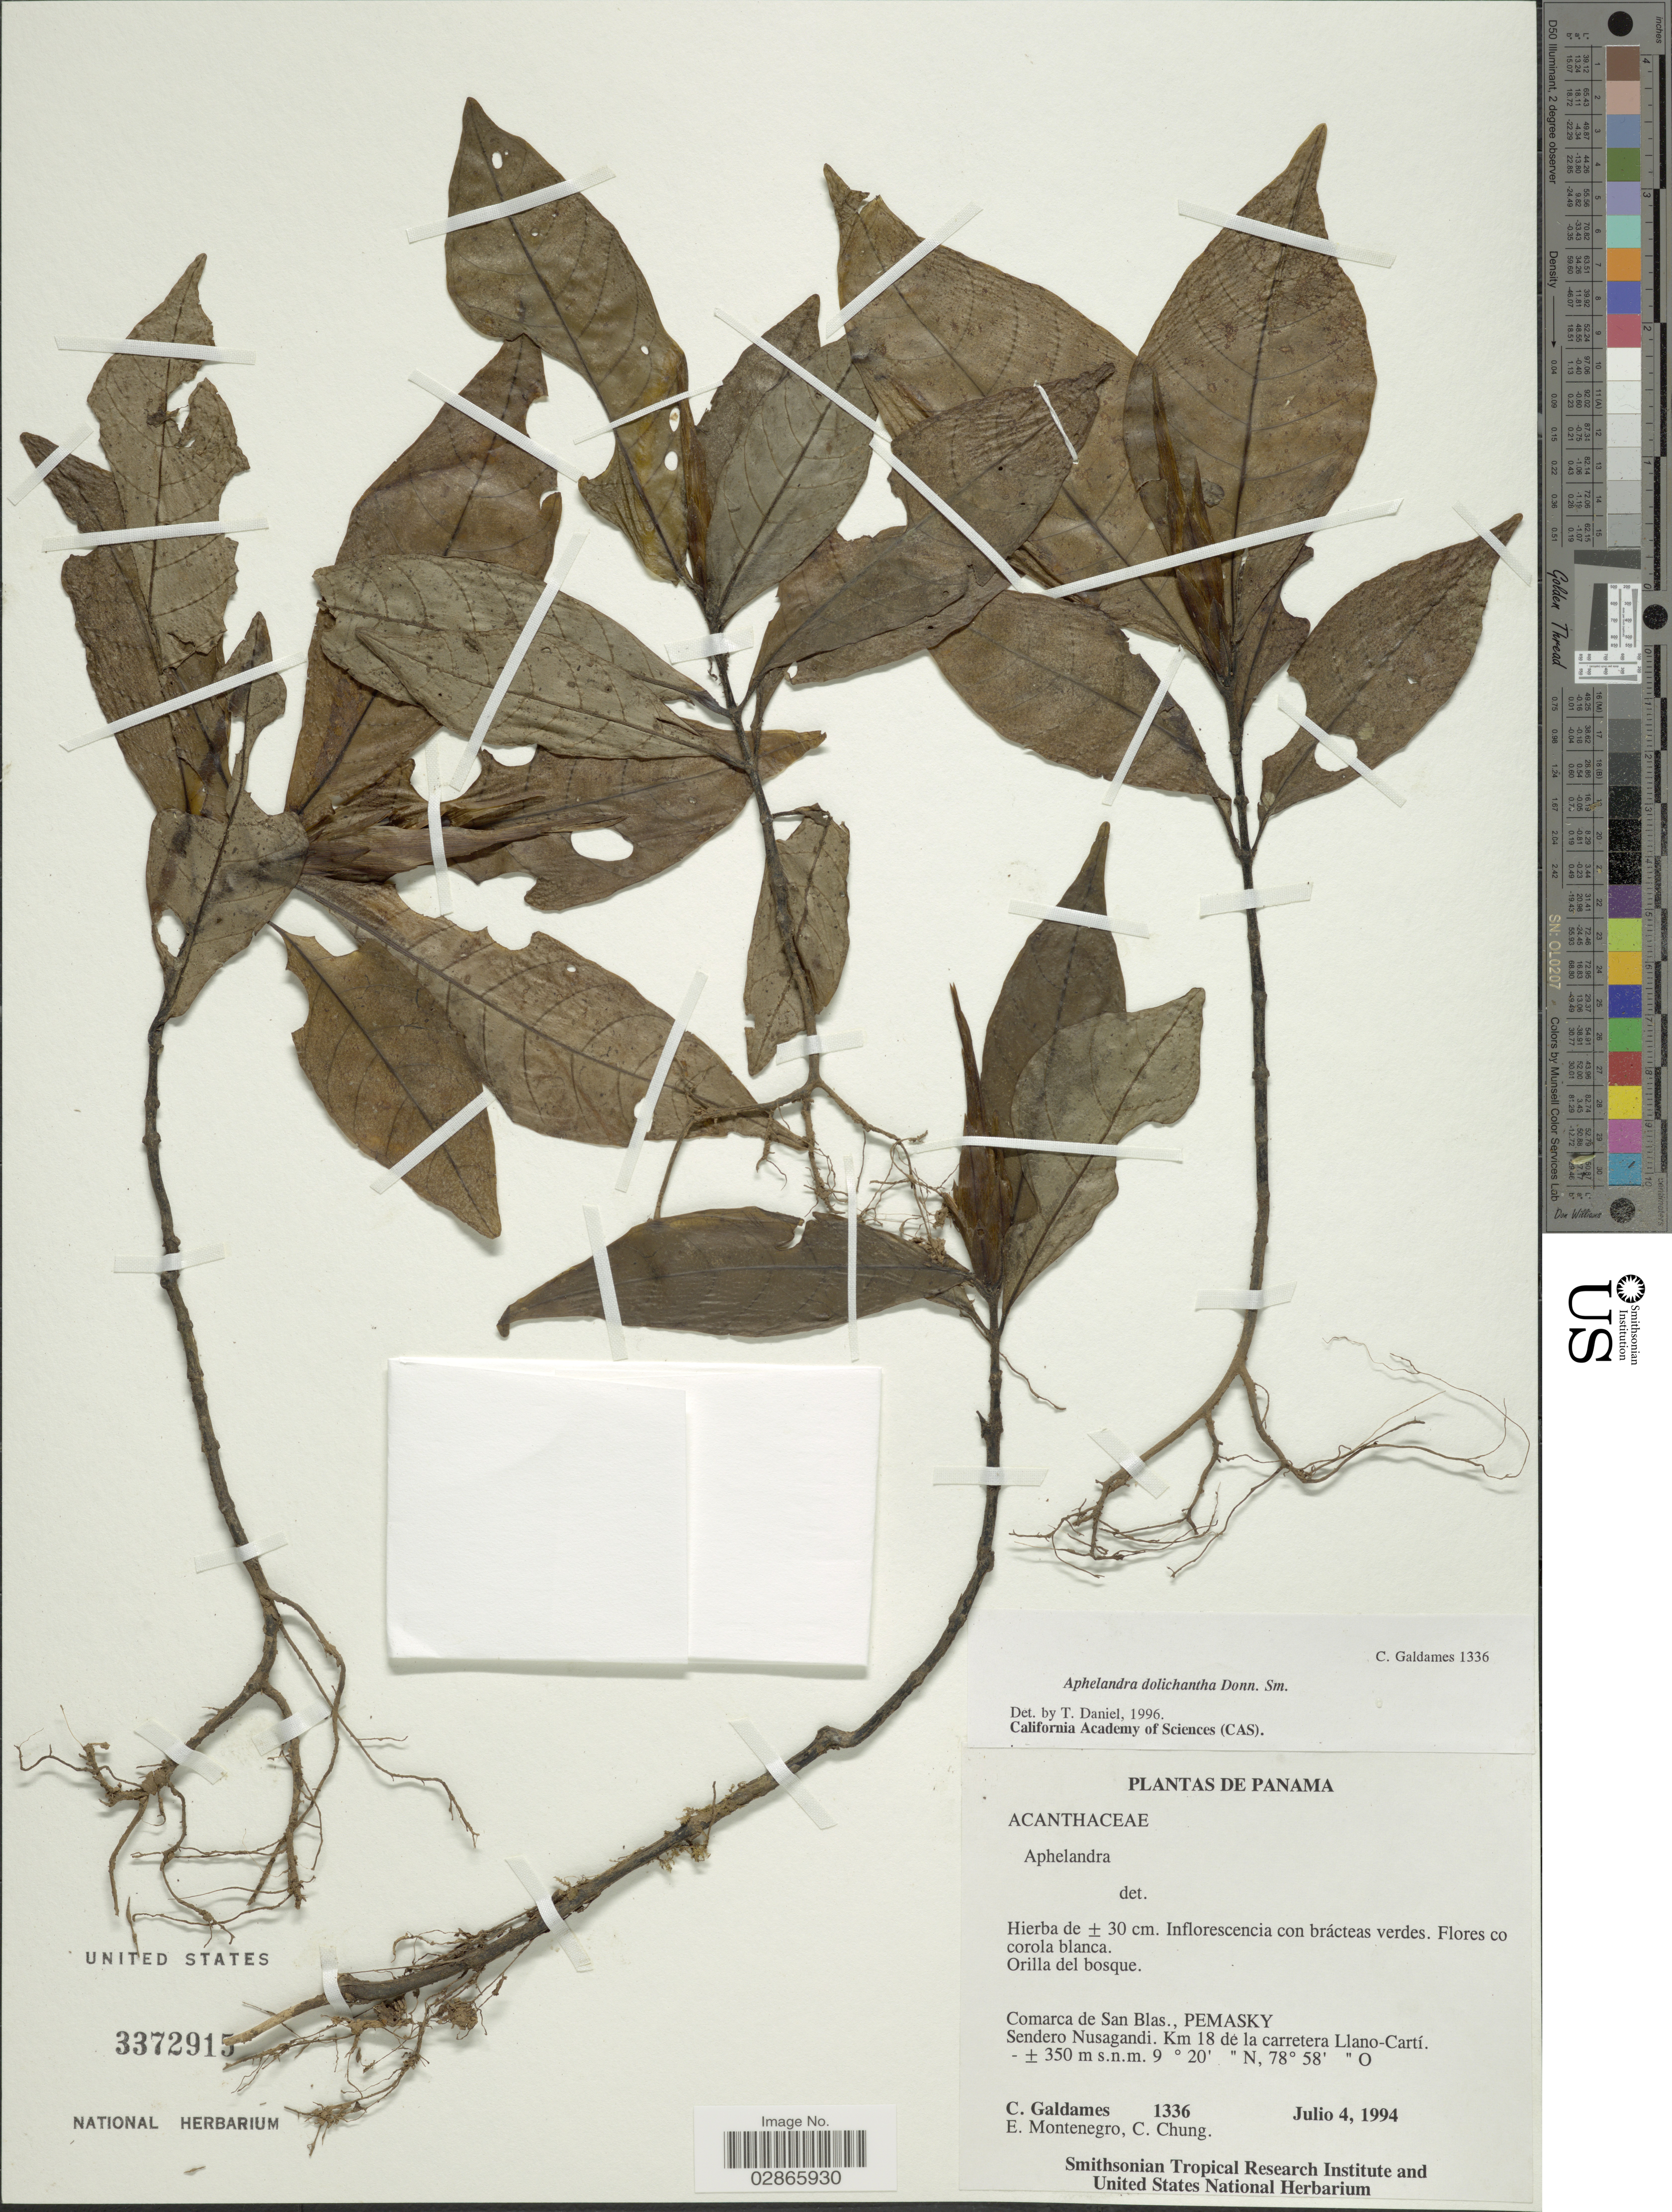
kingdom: Plantae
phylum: Tracheophyta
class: Magnoliopsida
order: Lamiales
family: Acanthaceae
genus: Aphelandra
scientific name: Aphelandra dolichantha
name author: Donn. Sm.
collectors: C. Galdames, E. Montenegro & C. Chung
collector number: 1336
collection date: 1994-07-04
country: Panama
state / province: Kuna Yala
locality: Comarca de San Blas., PEMASKY. Sendero Nusagandi. Km 18 de la carretera Llano-Cartí.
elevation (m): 350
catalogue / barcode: US 3372915